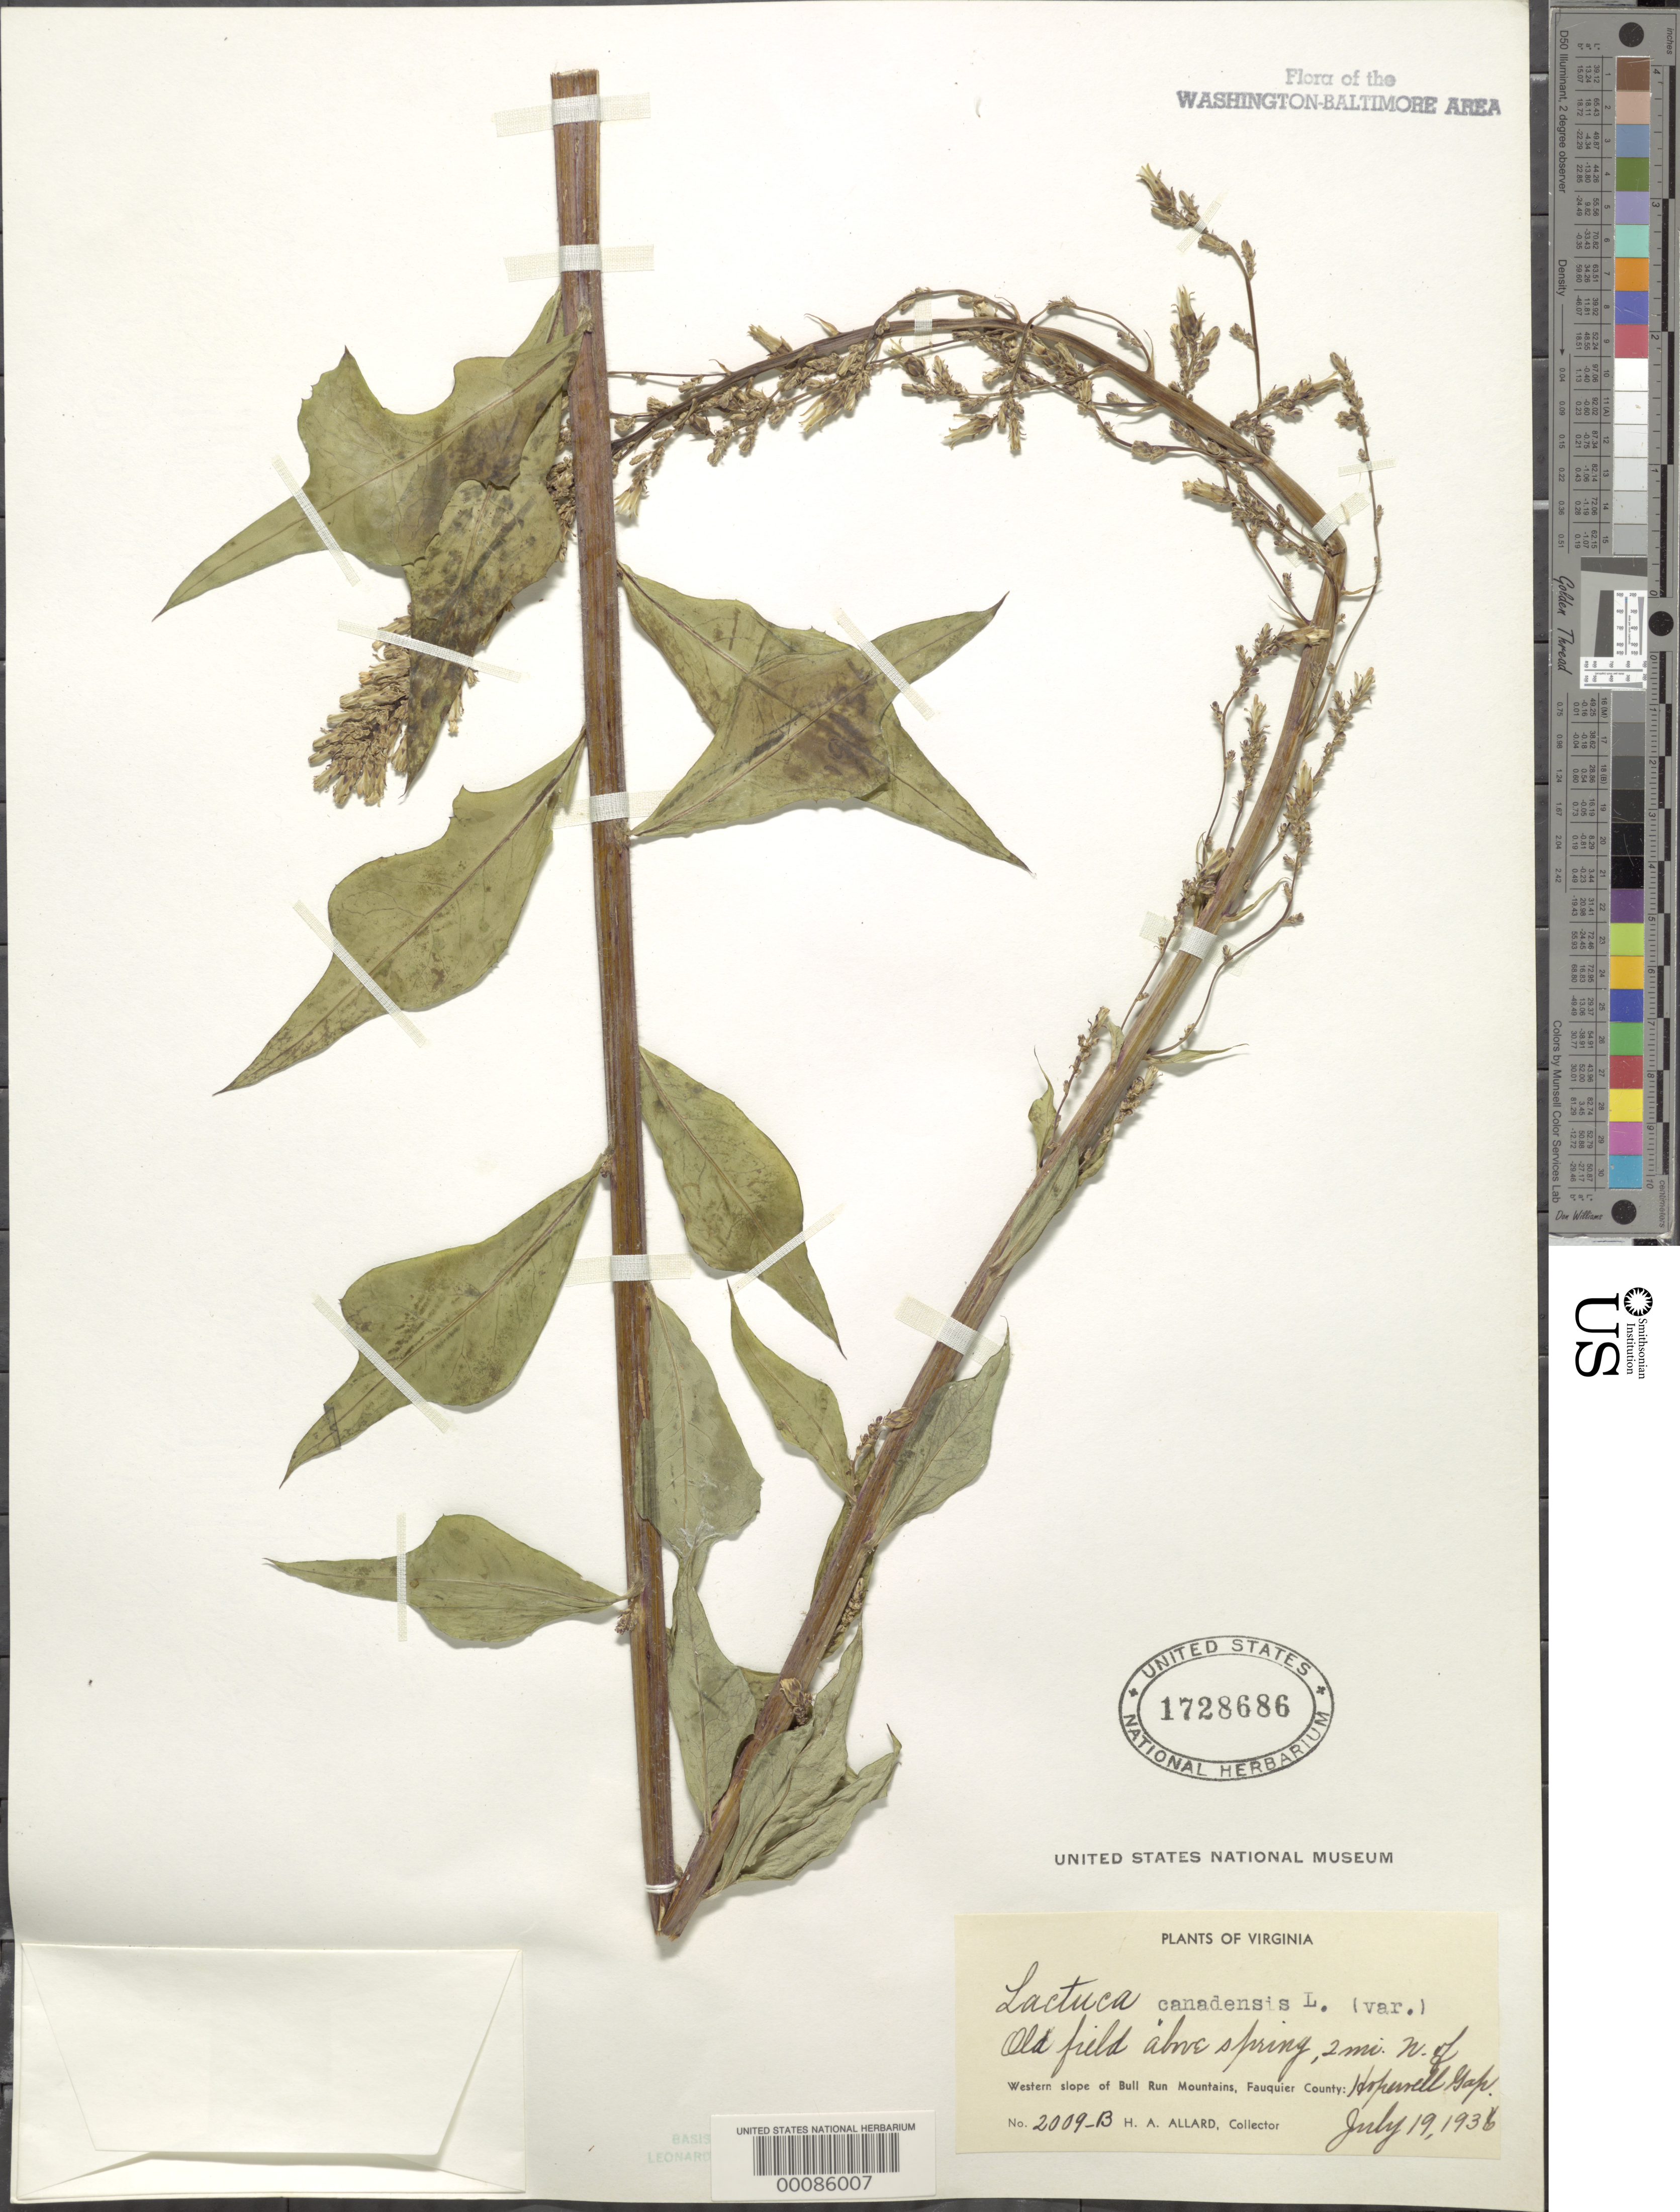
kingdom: Plantae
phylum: Tracheophyta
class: Magnoliopsida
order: Asterales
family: Asteraceae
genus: Lactuca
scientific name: Lactuca canadensis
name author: L.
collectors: H. A. Allard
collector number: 2009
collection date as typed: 19 Jul 1936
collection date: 1936-07-19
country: United States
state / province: Virginia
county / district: Fauquier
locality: North of Hopewell Gap, western slope of Bull Run Mountains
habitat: Old field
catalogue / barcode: US 1728686